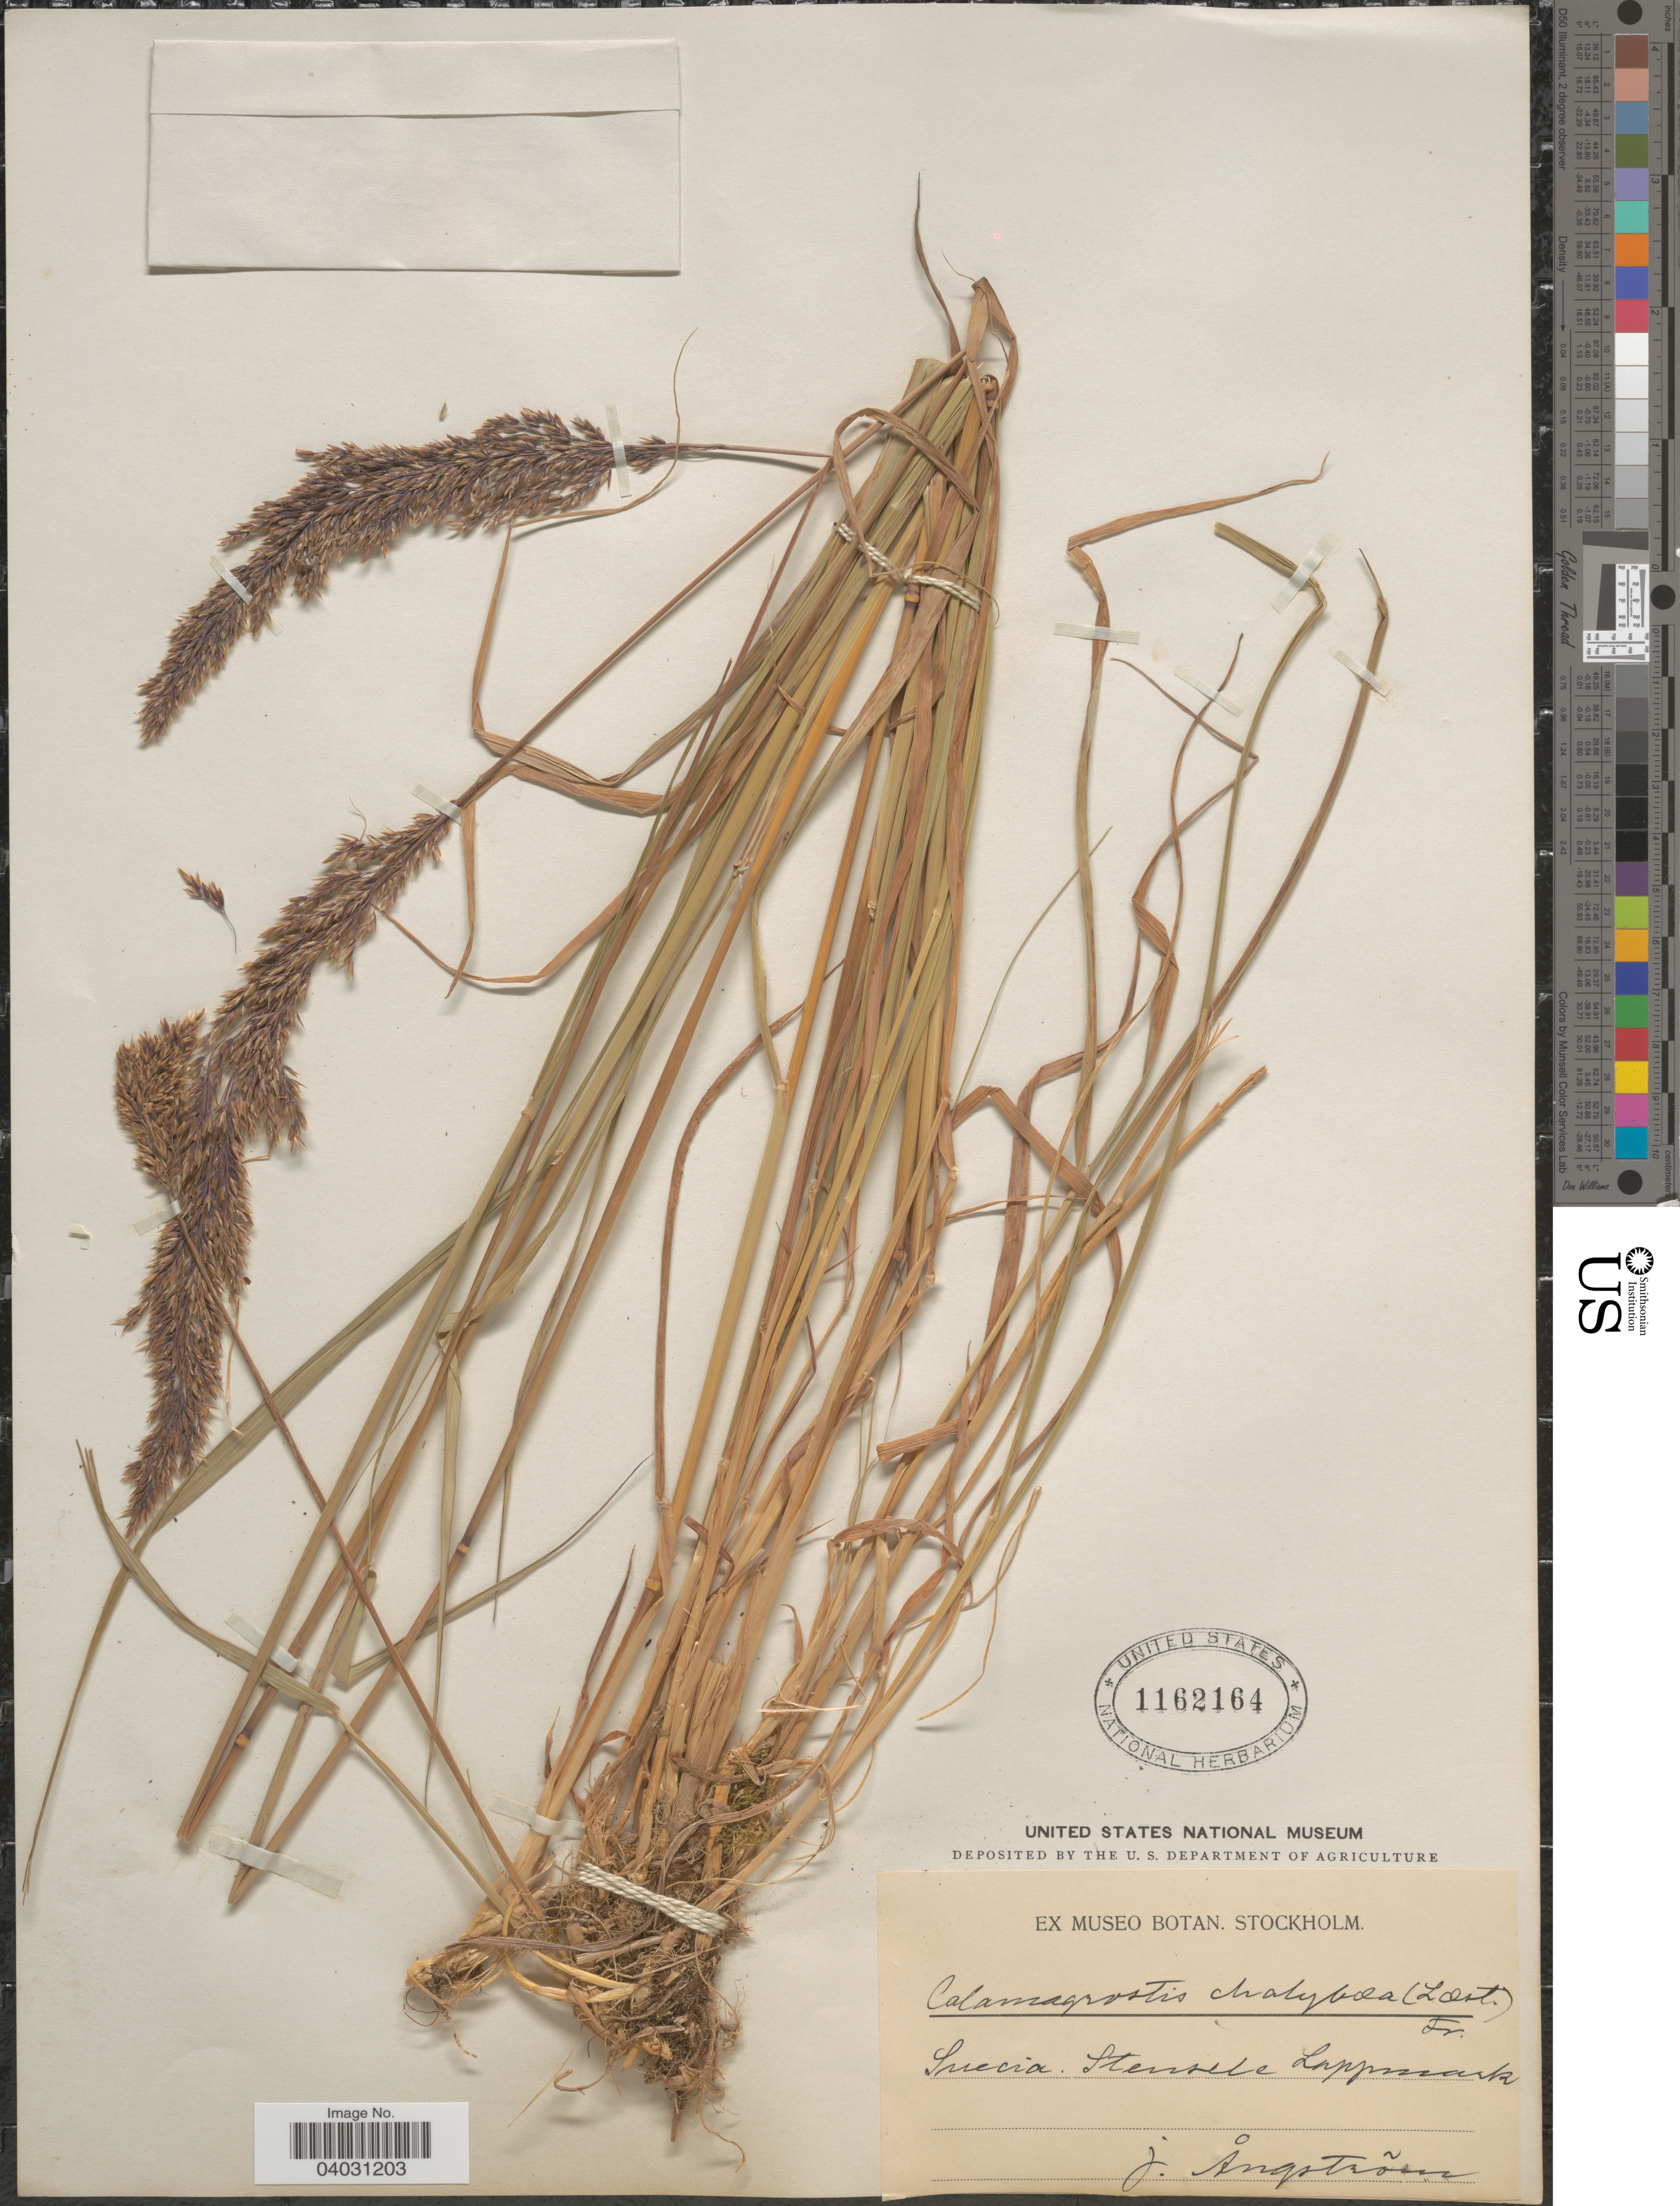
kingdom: Plantae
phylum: Tracheophyta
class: Liliopsida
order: Poales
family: Poaceae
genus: Calamagrostis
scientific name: Calamagrostis chalybaea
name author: Fr. a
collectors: J. Ångstrom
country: Sweden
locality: Suecia. Stensele Lappmark.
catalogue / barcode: US 1162164